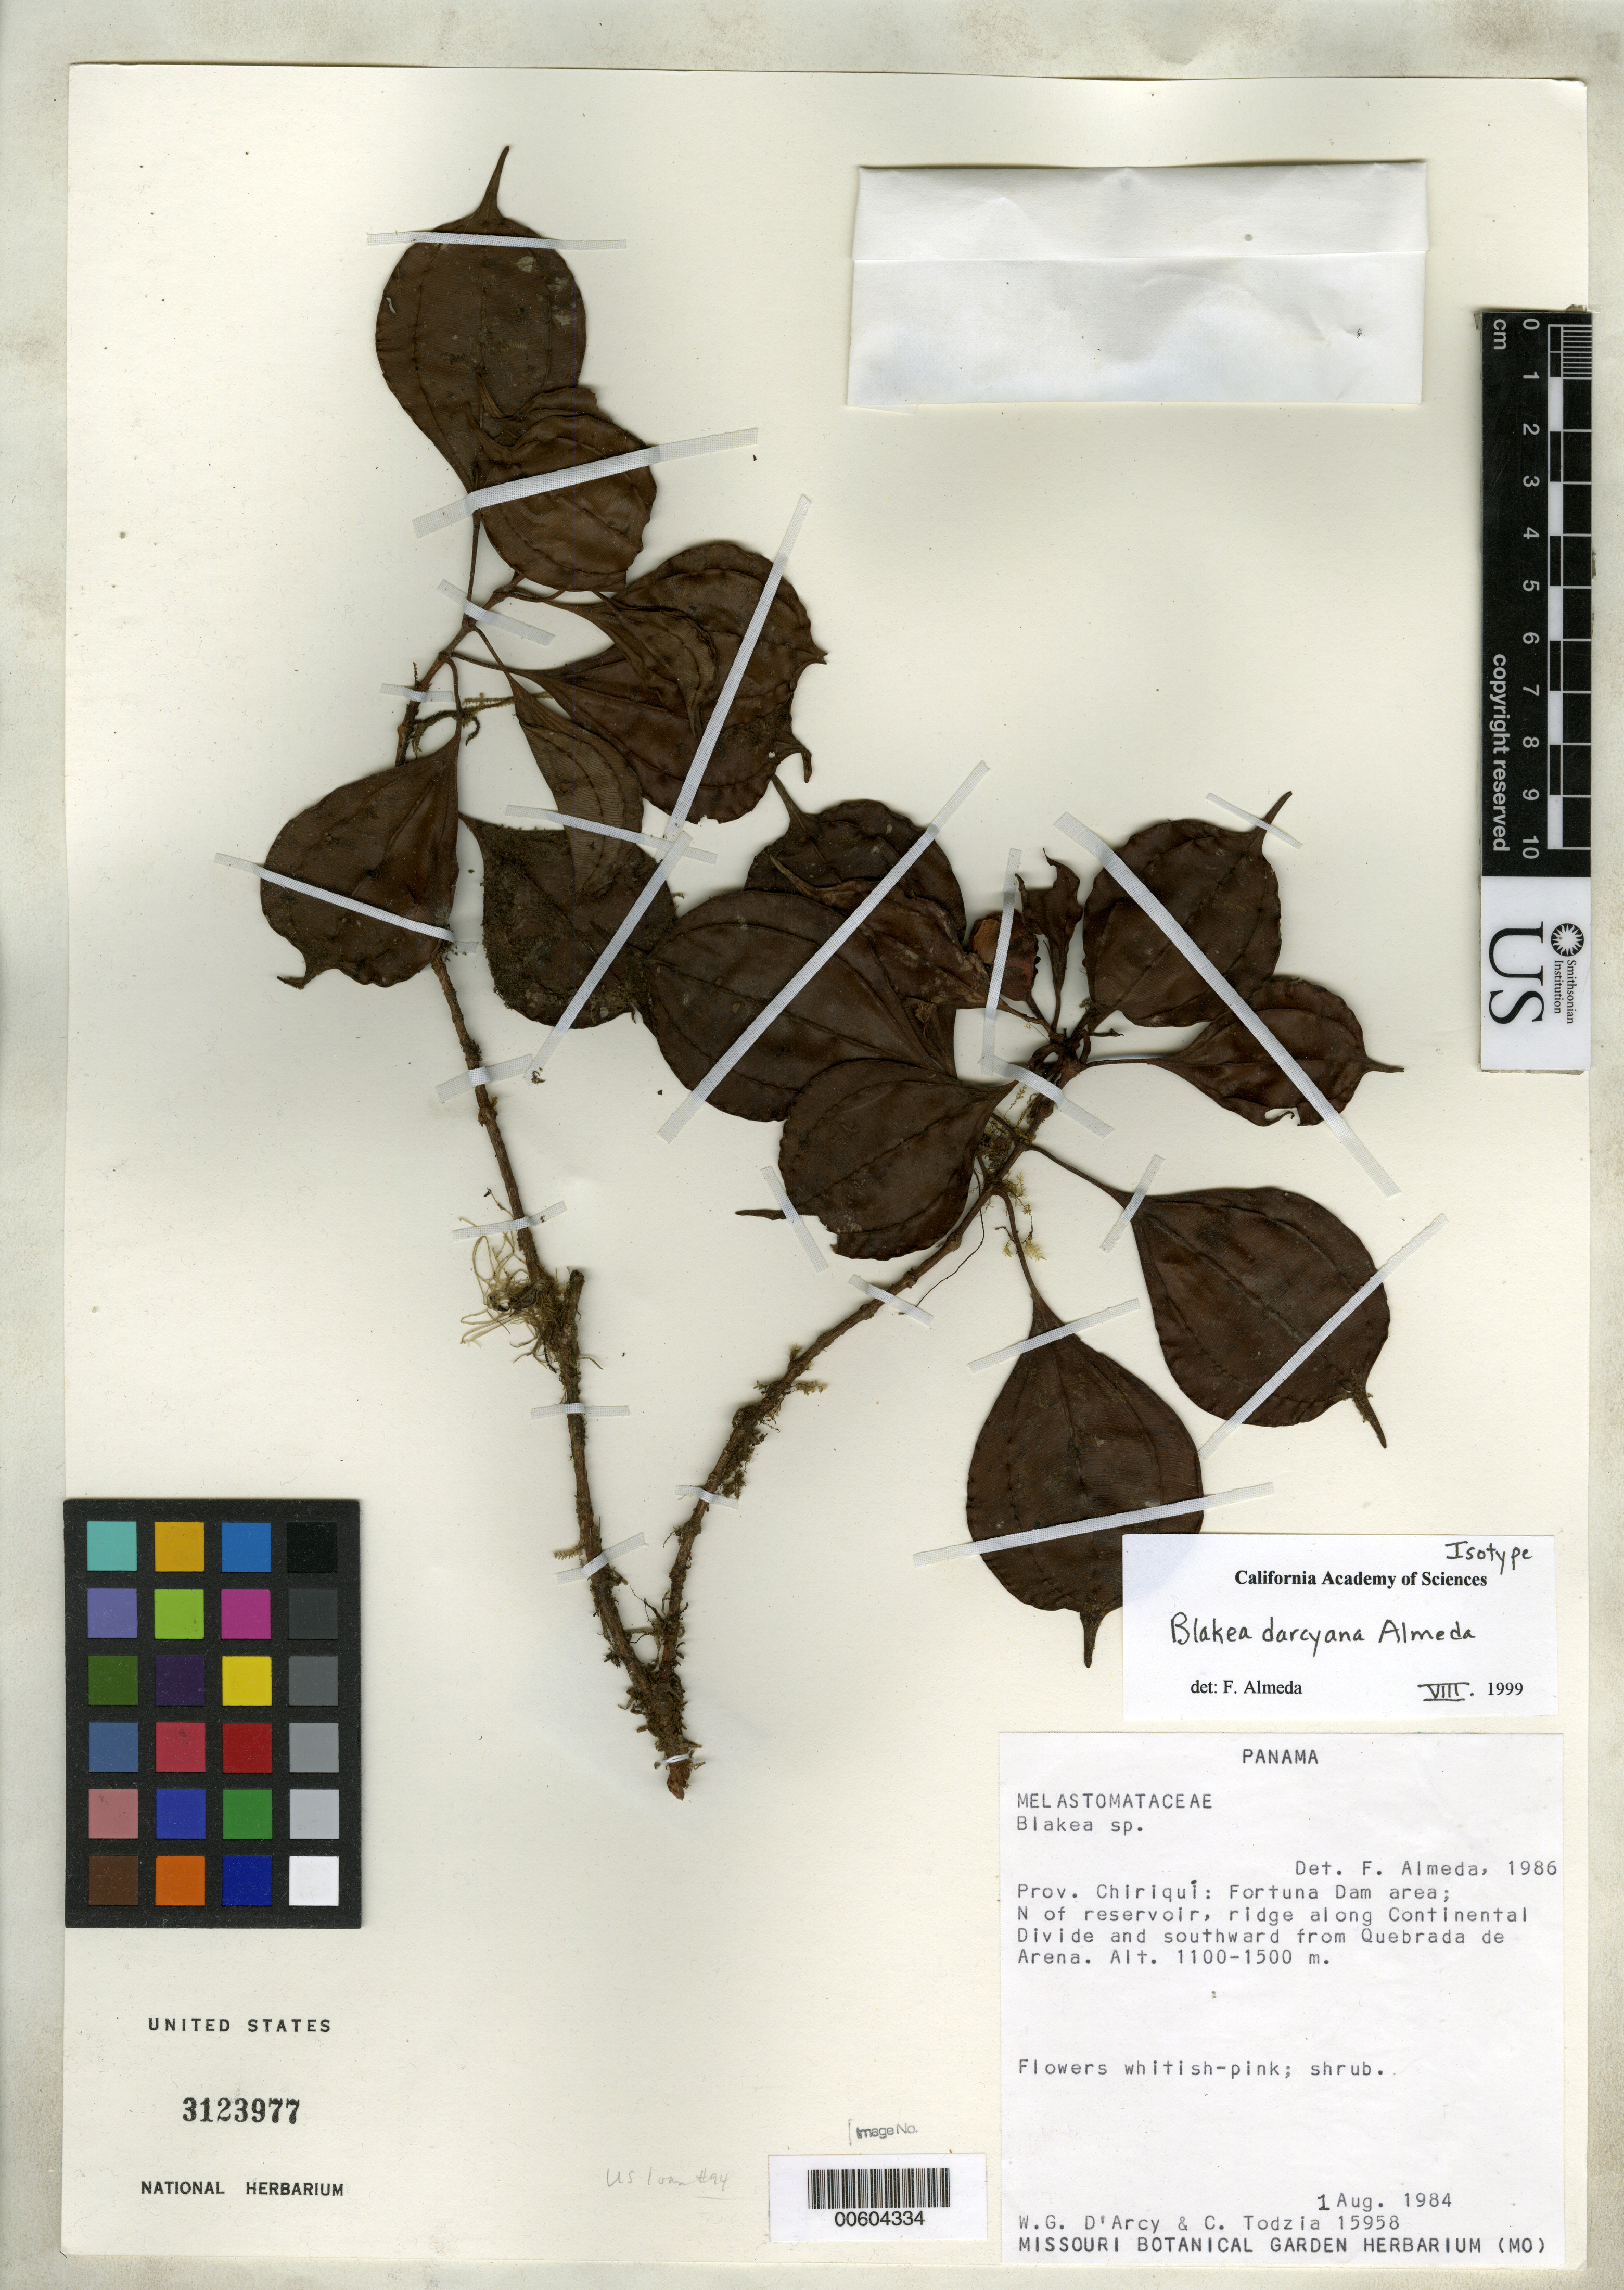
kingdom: Plantae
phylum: Tracheophyta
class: Magnoliopsida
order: Myrtales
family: Melastomataceae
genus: Blakea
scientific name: Blakea darcyana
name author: Almeda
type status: Isotype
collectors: W. G. D'Arcy & C. A. Todzia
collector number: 15958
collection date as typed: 01 Aug 1984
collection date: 1984-08-01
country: Panama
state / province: Chiriquí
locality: Fortuna Dam area, N of Reservoir, ridge along Continental Divide & southward from Quebrada de Arena.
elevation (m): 1100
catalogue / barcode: US 3123977